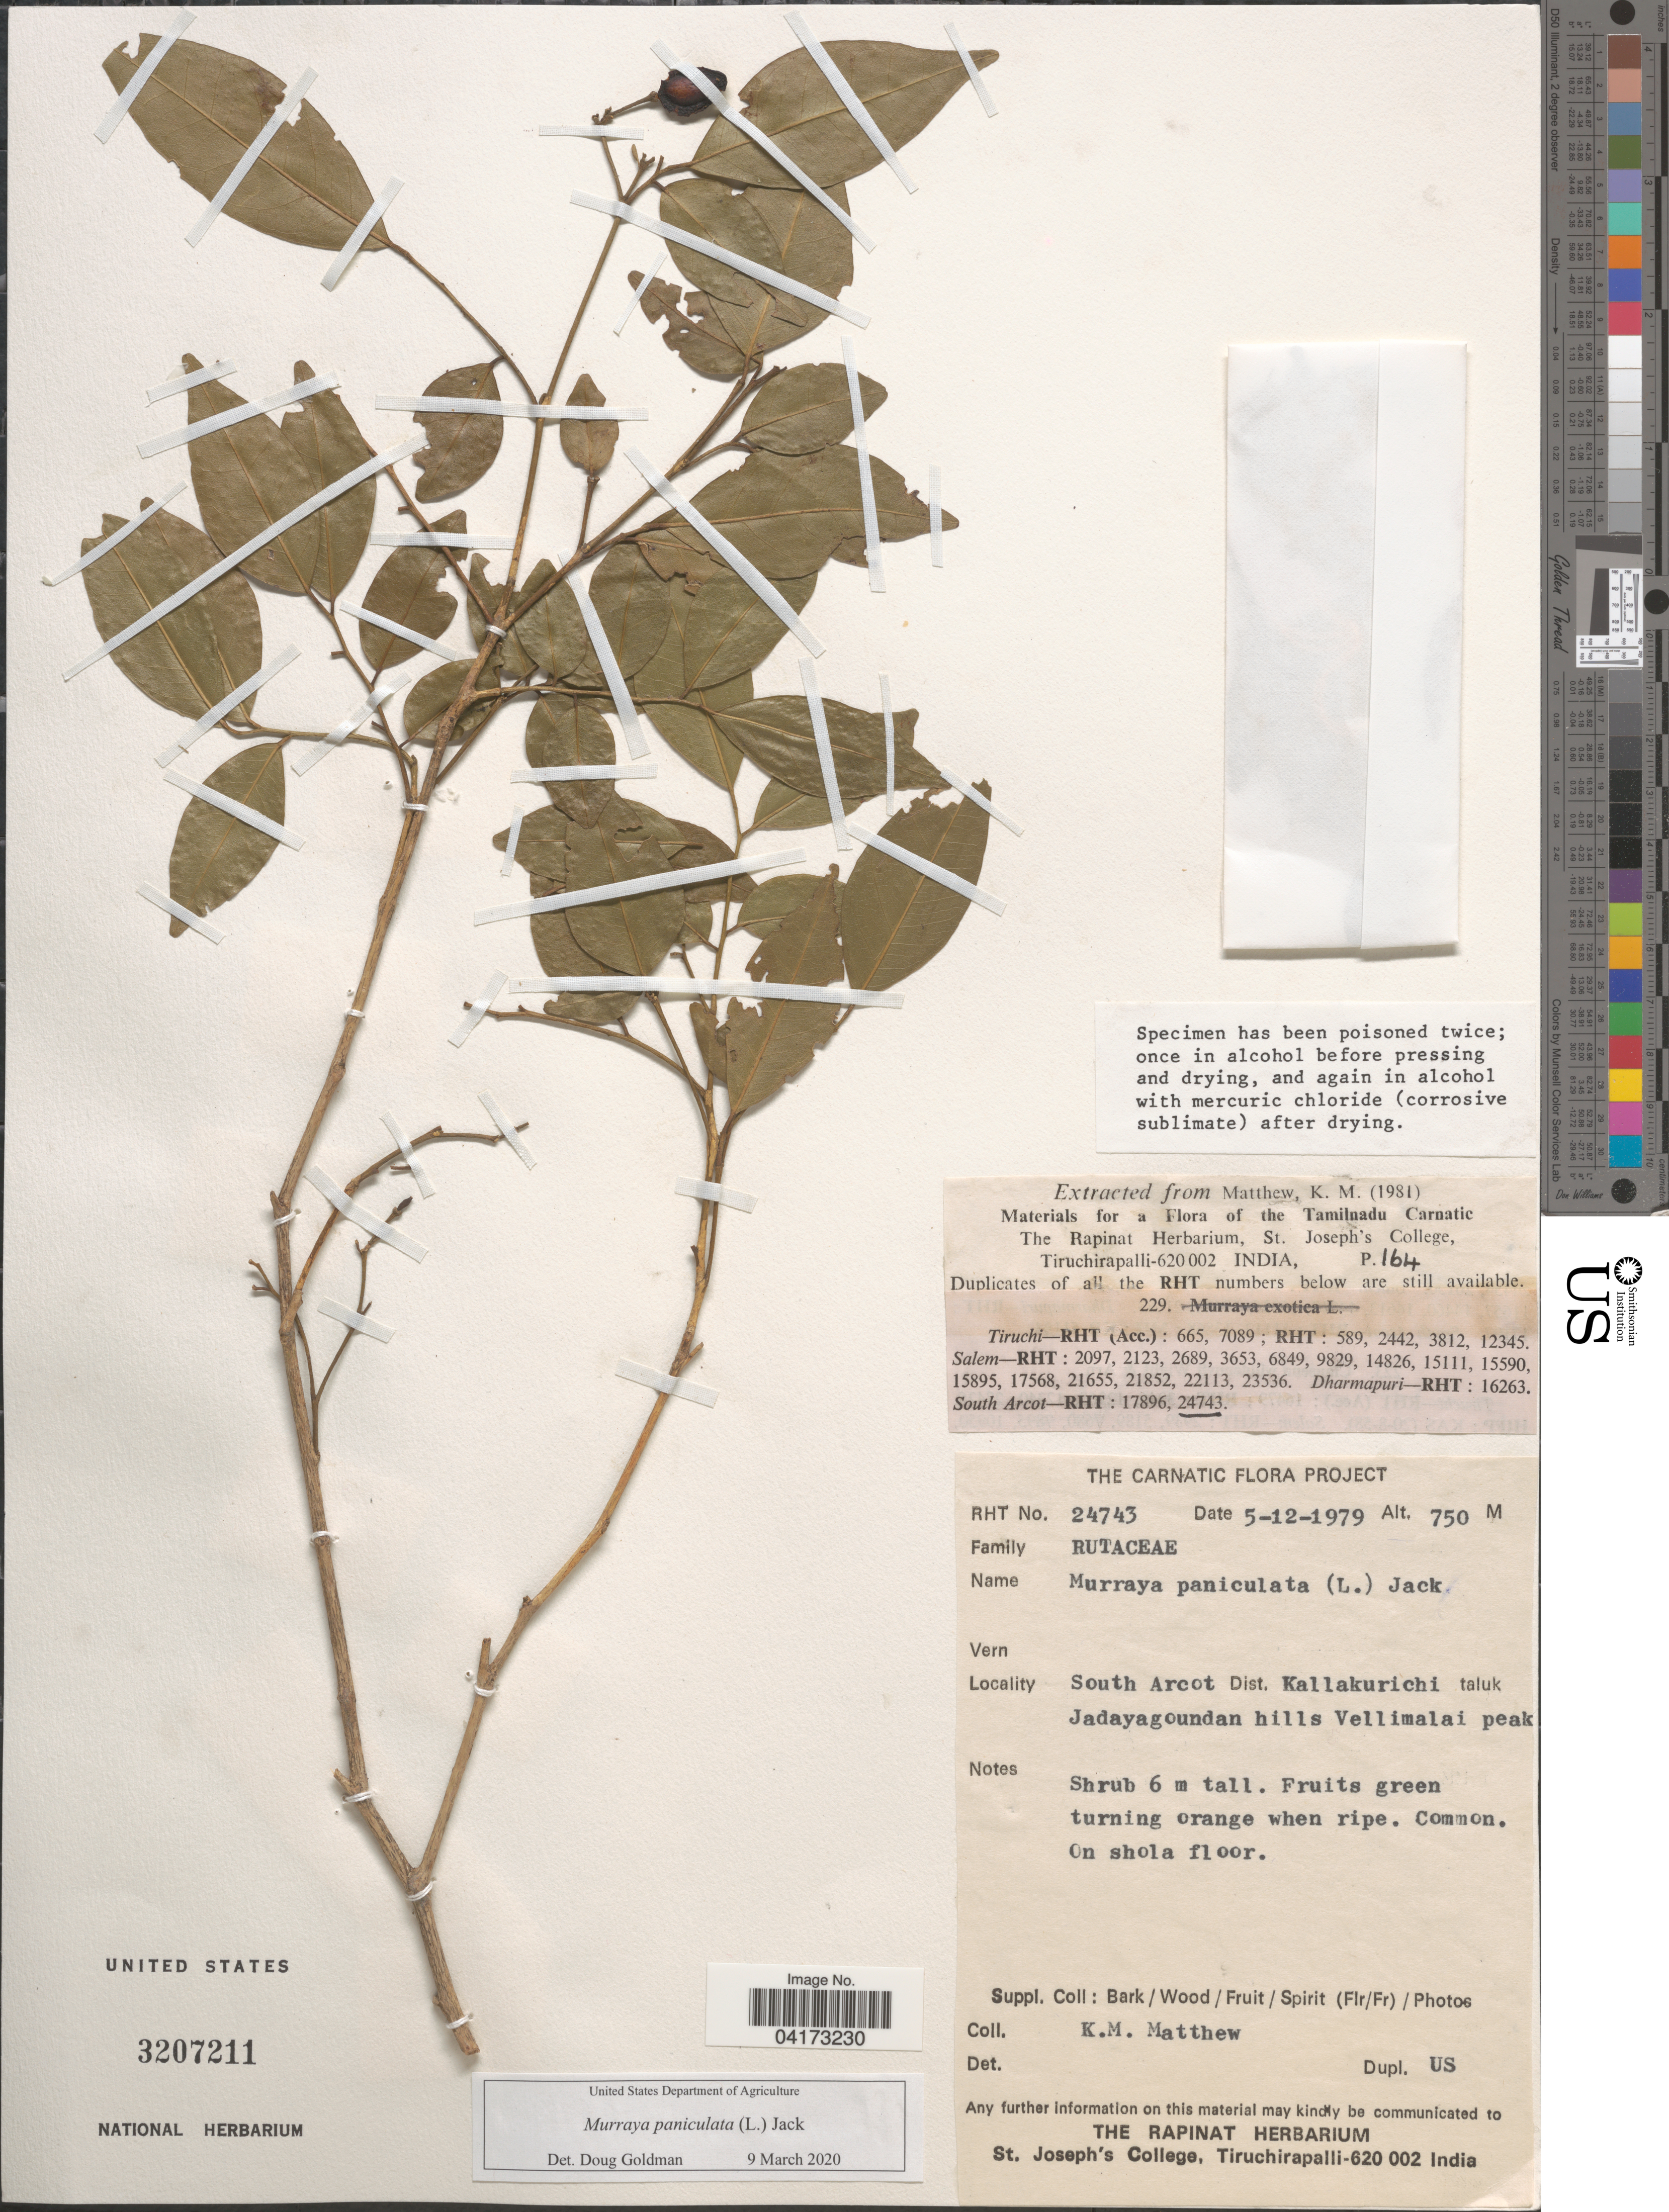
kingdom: Plantae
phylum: Tracheophyta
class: Magnoliopsida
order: Sapindales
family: Rutaceae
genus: Murraya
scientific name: Murraya paniculata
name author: (L.) Jack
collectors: K. M. Matthew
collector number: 24743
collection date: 1979-12-05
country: India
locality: South Arcot Dist. Kallakurichi taluk Jadayagoundan hills Vellimalai peak.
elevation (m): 750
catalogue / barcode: US 3207211